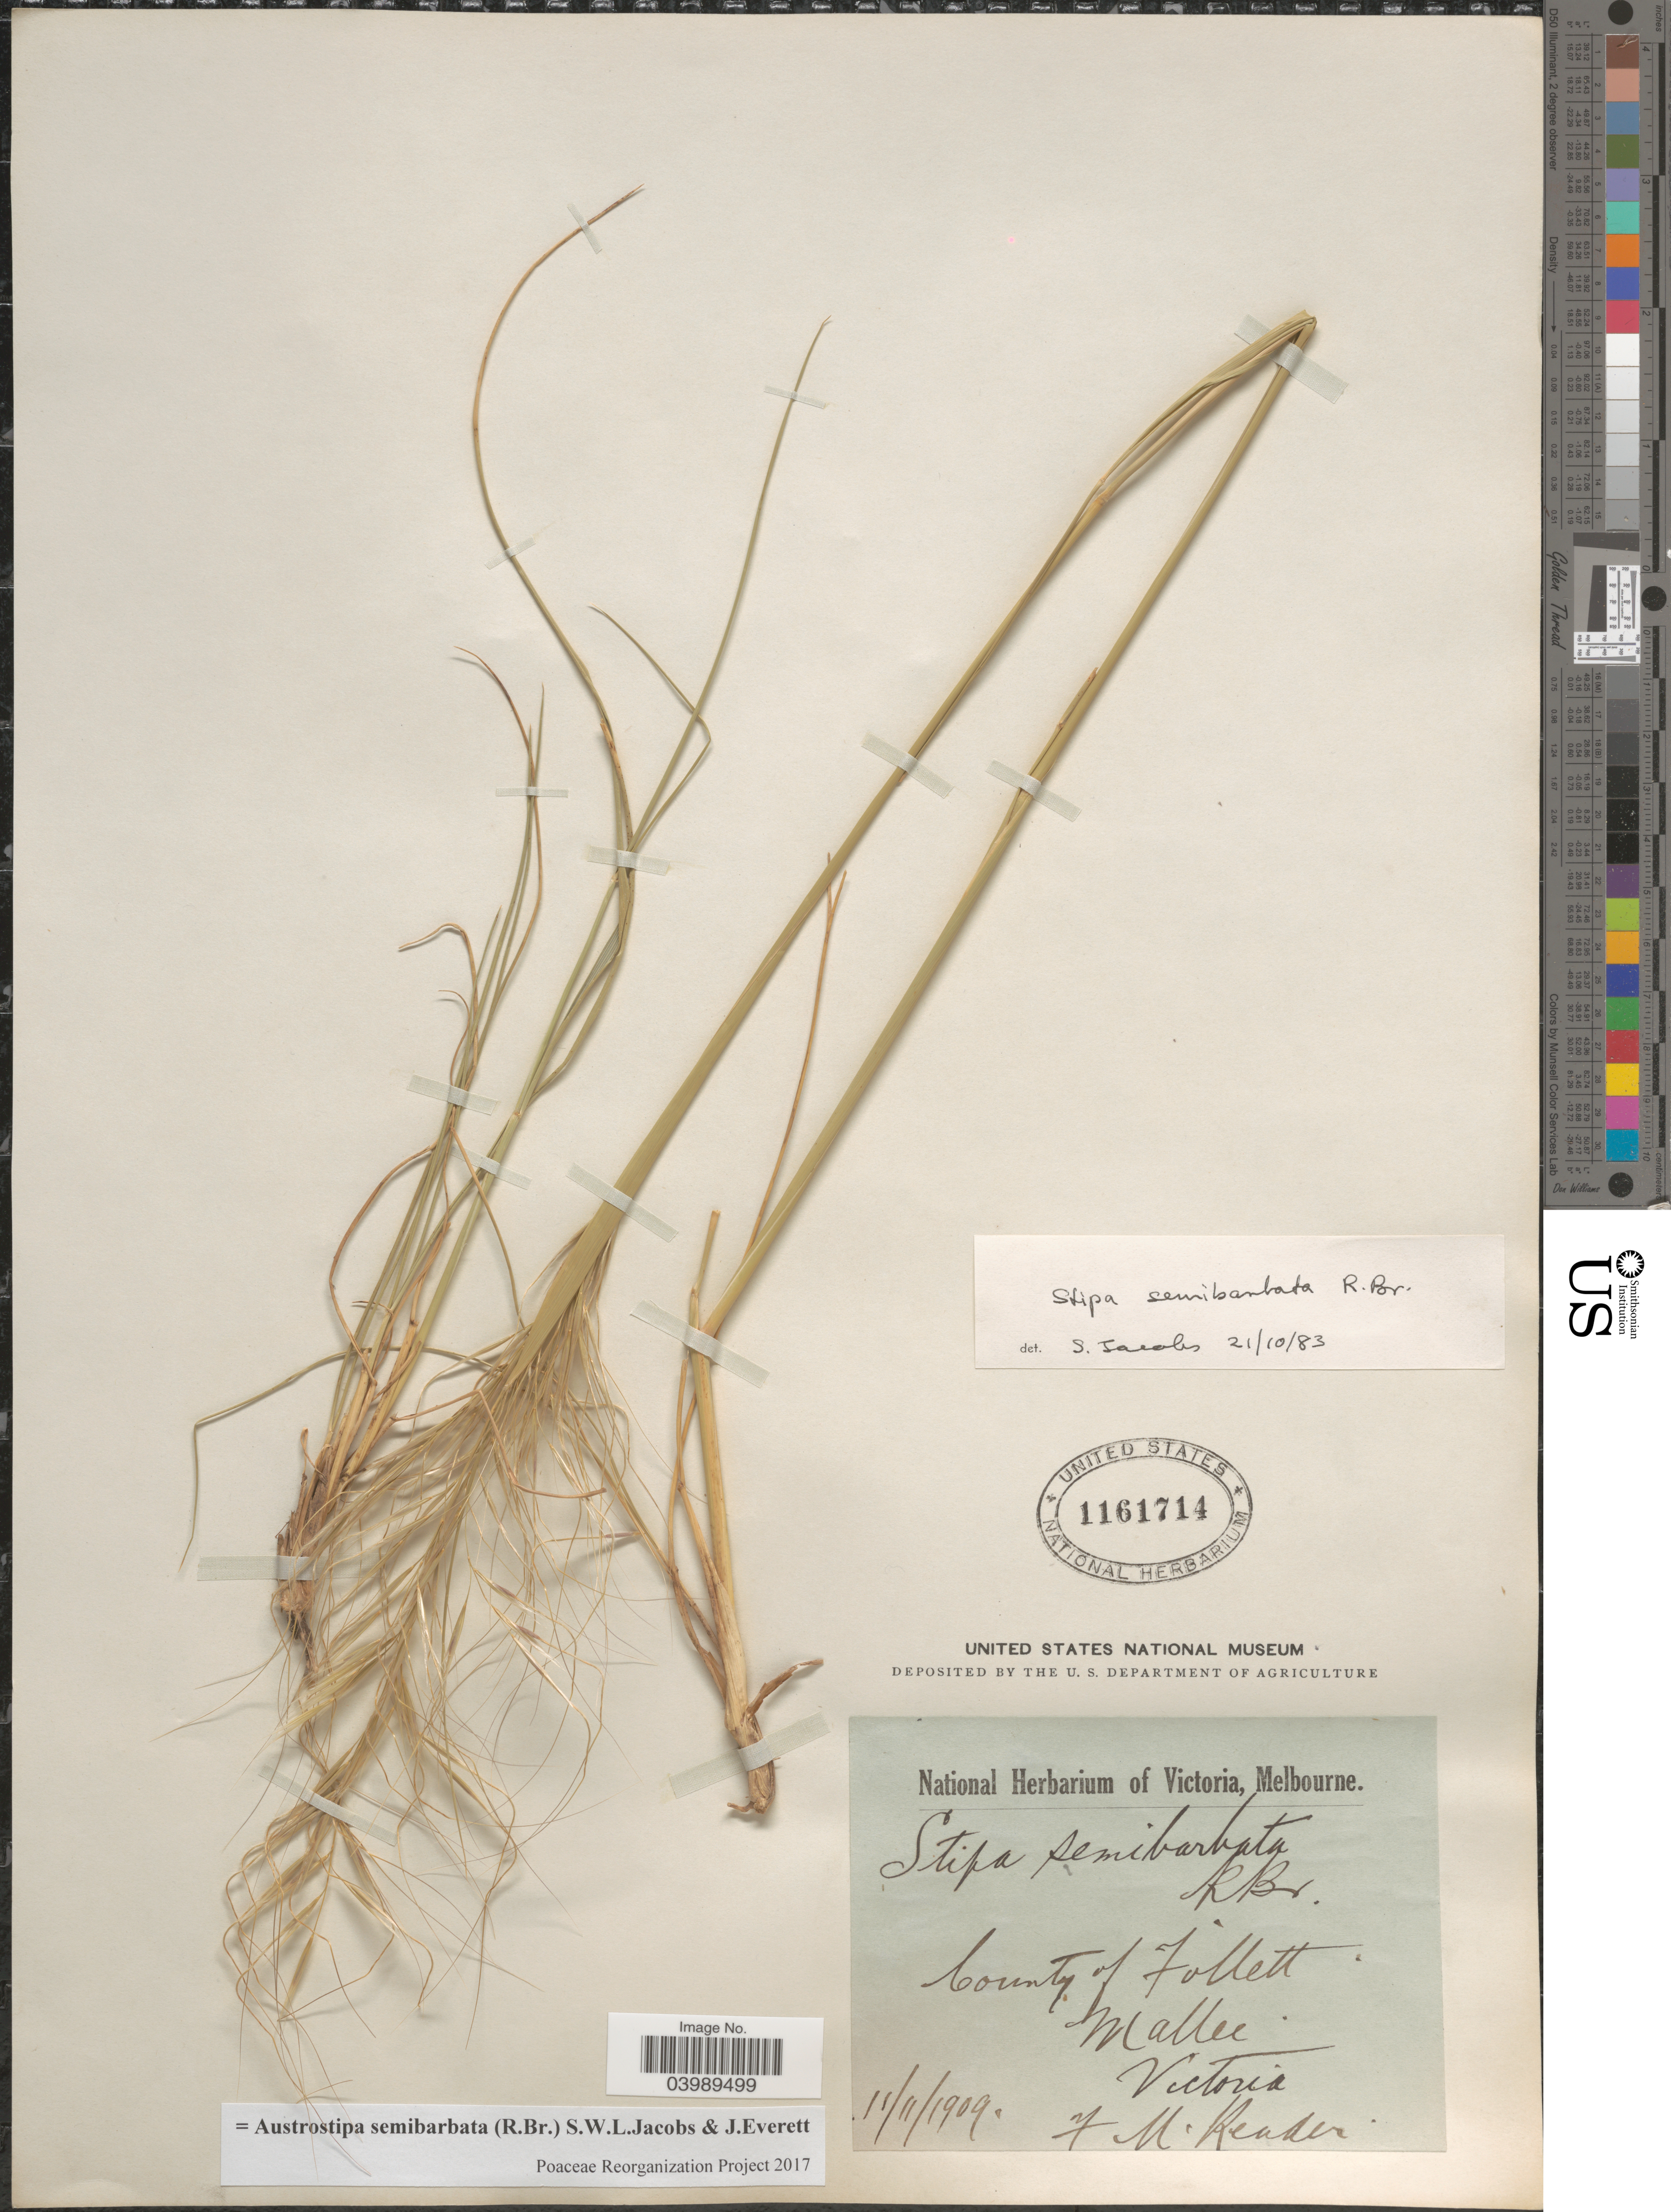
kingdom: Plantae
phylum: Tracheophyta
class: Liliopsida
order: Poales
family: Poaceae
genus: Austrostipa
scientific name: Austrostipa semibarbata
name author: (R. Br.) S.W.L. Jacobs & J. Everett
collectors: F. Reader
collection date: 1909-11-11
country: Australia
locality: County of Follett. Mallee. Victoria.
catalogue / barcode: US 1161714